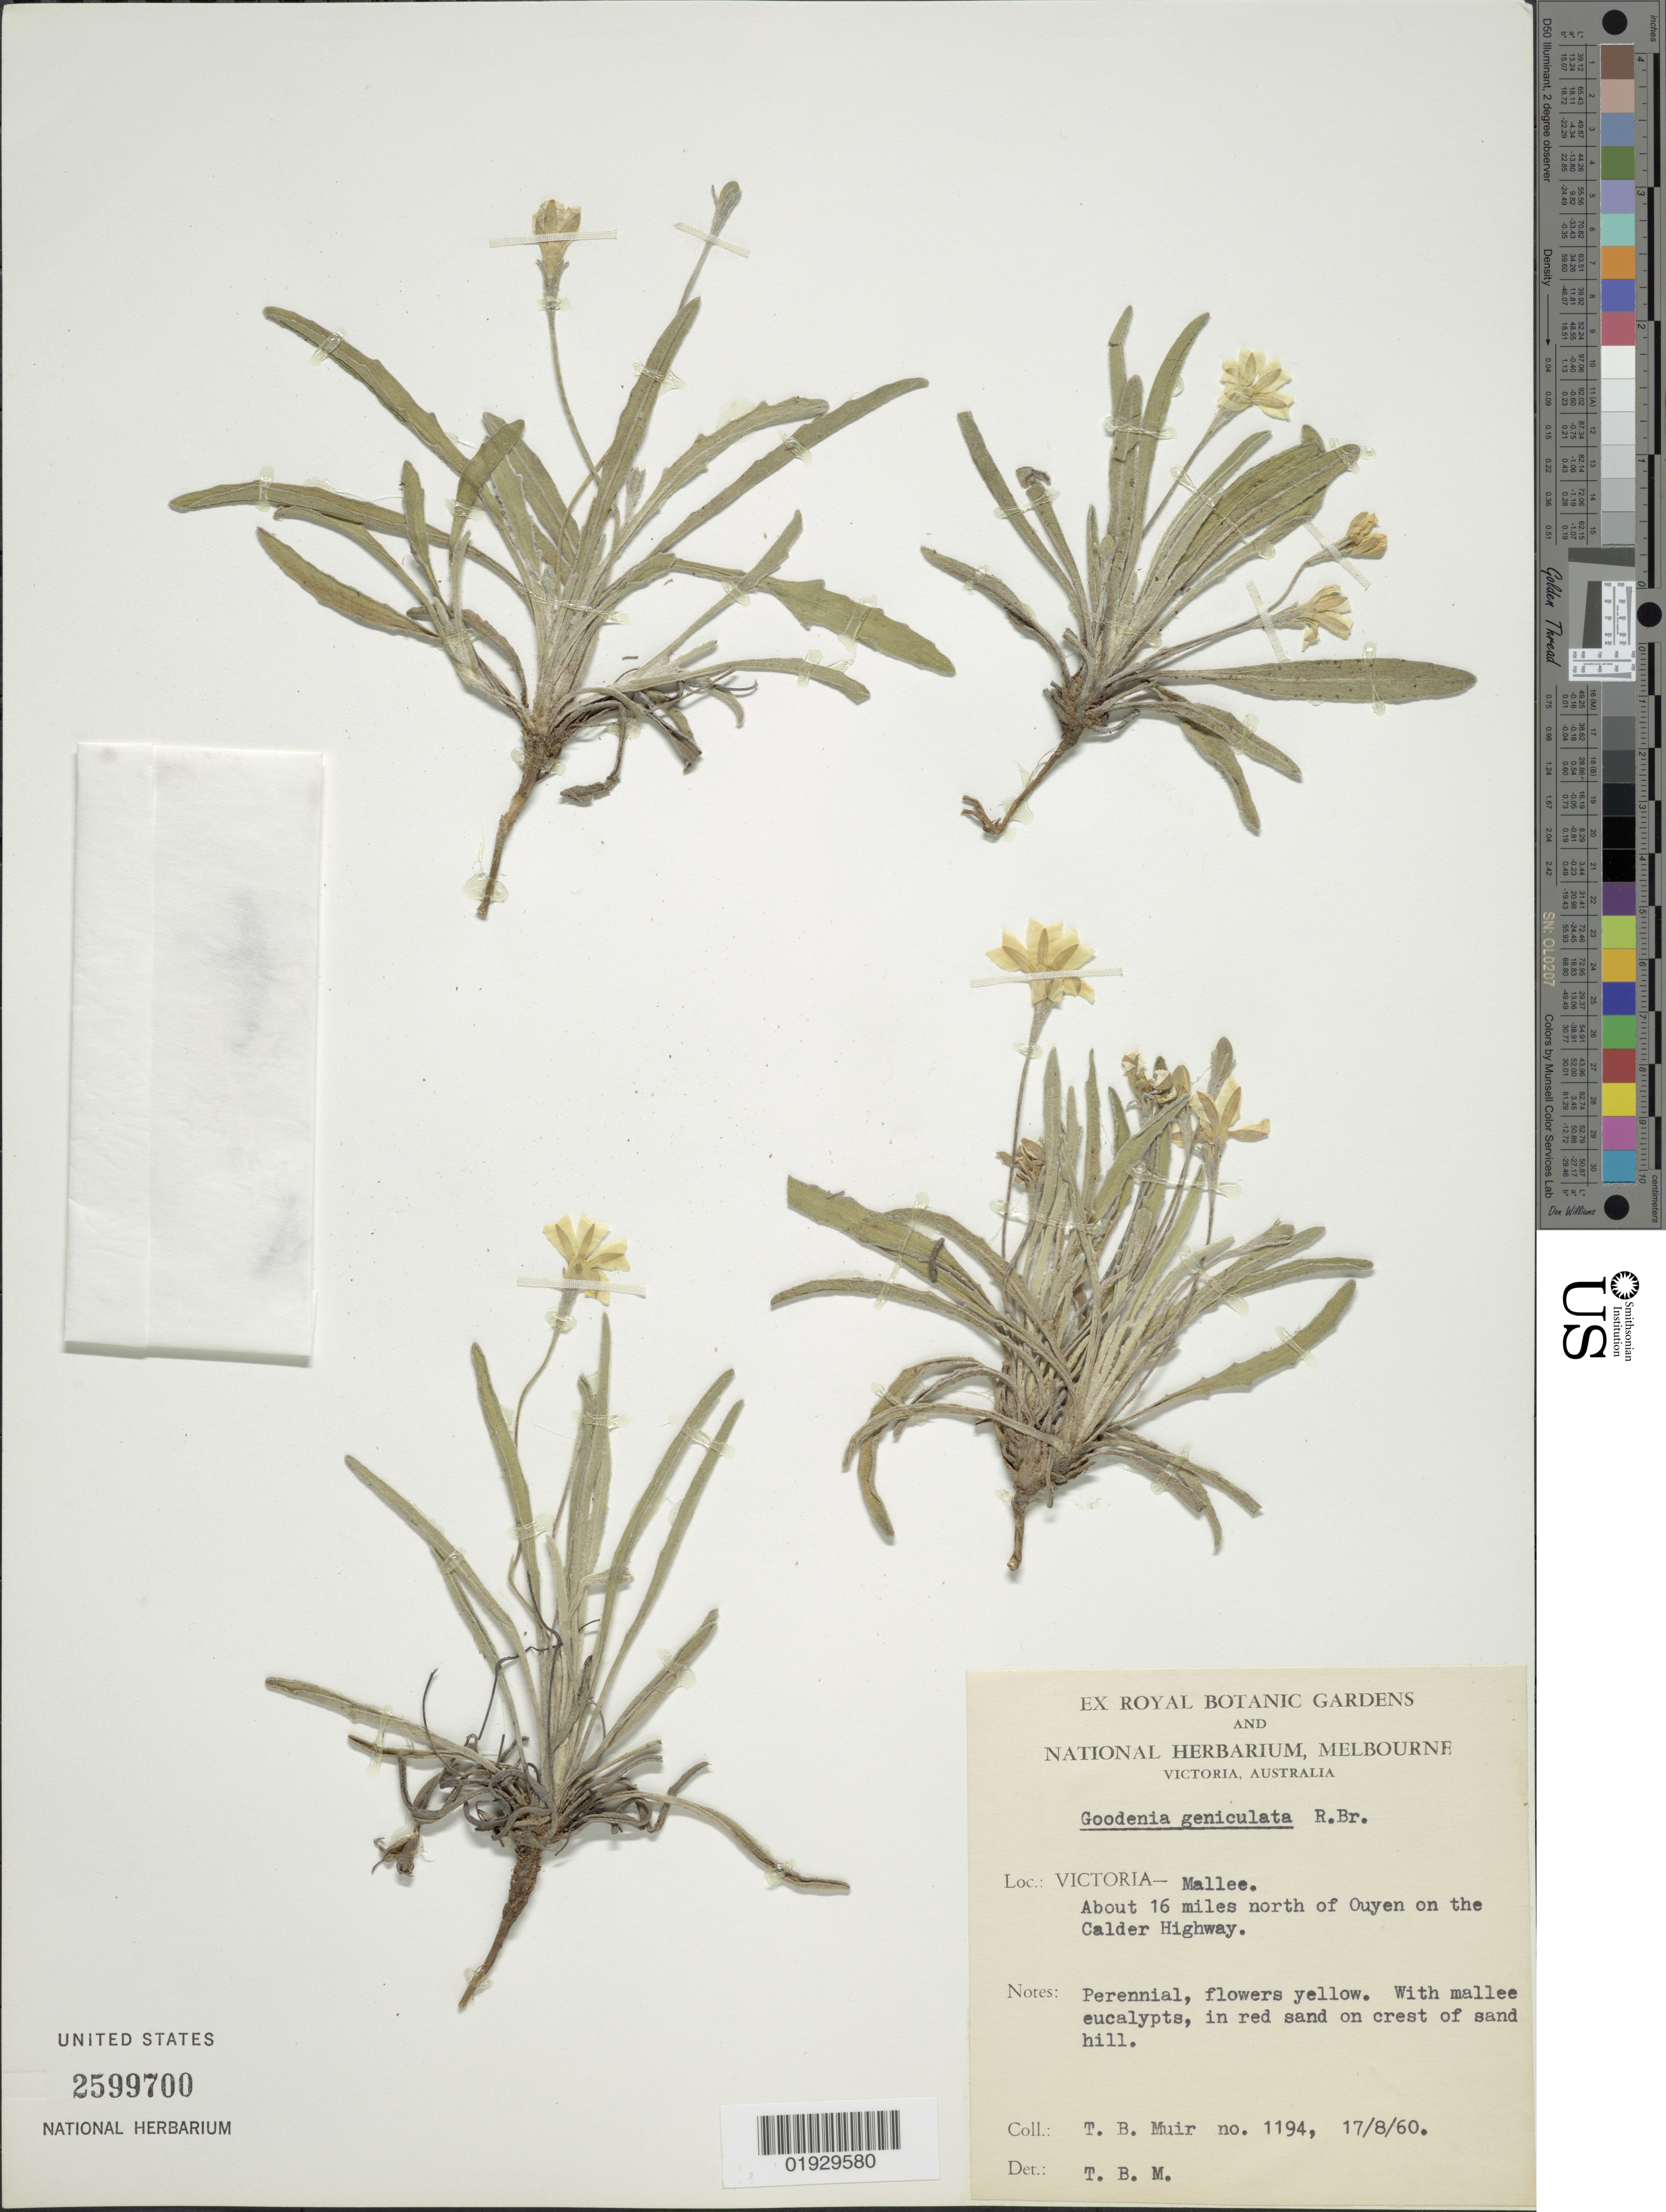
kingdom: Plantae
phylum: Tracheophyta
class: Magnoliopsida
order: Asterales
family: Goodeniaceae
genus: Goodenia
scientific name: Goodenia geniculata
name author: R. Br.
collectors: T. Muir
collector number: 1194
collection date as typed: Transcribed d/m/y: 17/8/60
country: Australia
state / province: Victoria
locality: Victoria - Mallee, About 16 miles north of Ouyen on the Calder Highway.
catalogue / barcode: US 2599700